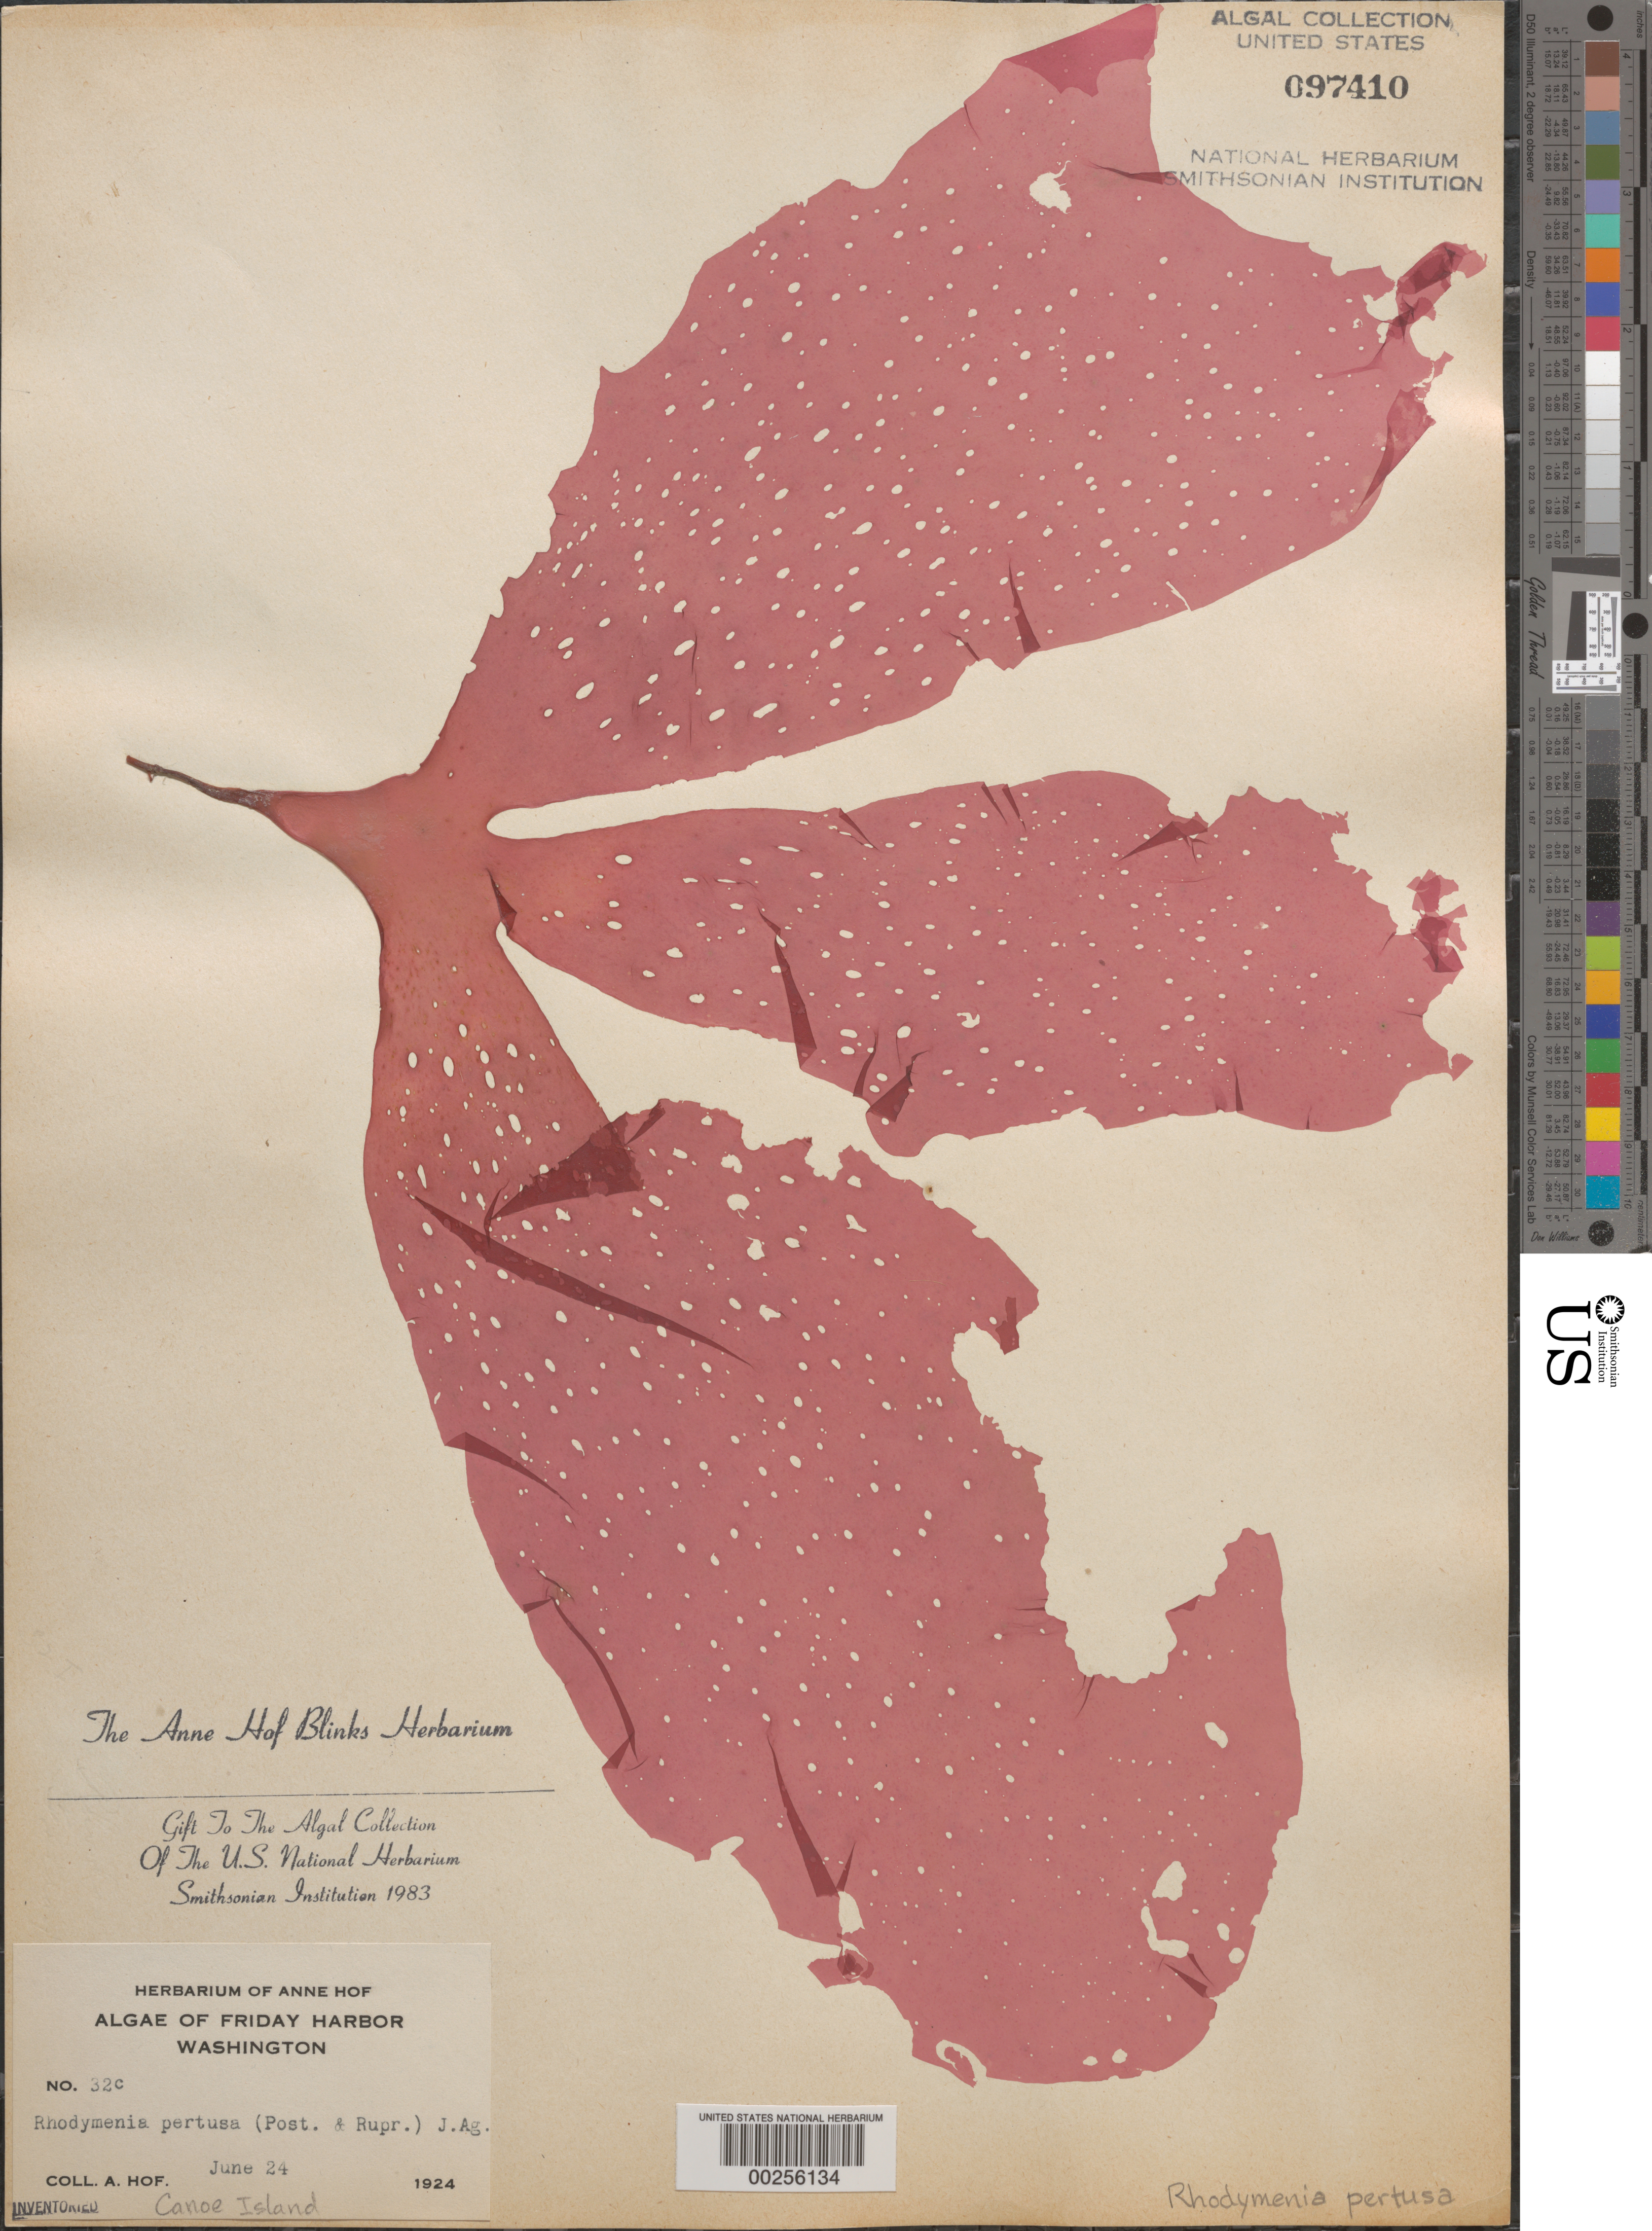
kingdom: Plantae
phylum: Rhodophyta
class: Florideophyceae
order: Rhodymeniales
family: Rhodymeniaceae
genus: Rhodymenia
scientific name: Rhodymenia pertusa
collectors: A. Blinks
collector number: AHB 32c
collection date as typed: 24 Jun 1924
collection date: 1924-06-24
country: United States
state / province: Washington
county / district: San Juan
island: Canoe Island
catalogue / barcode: US 97410